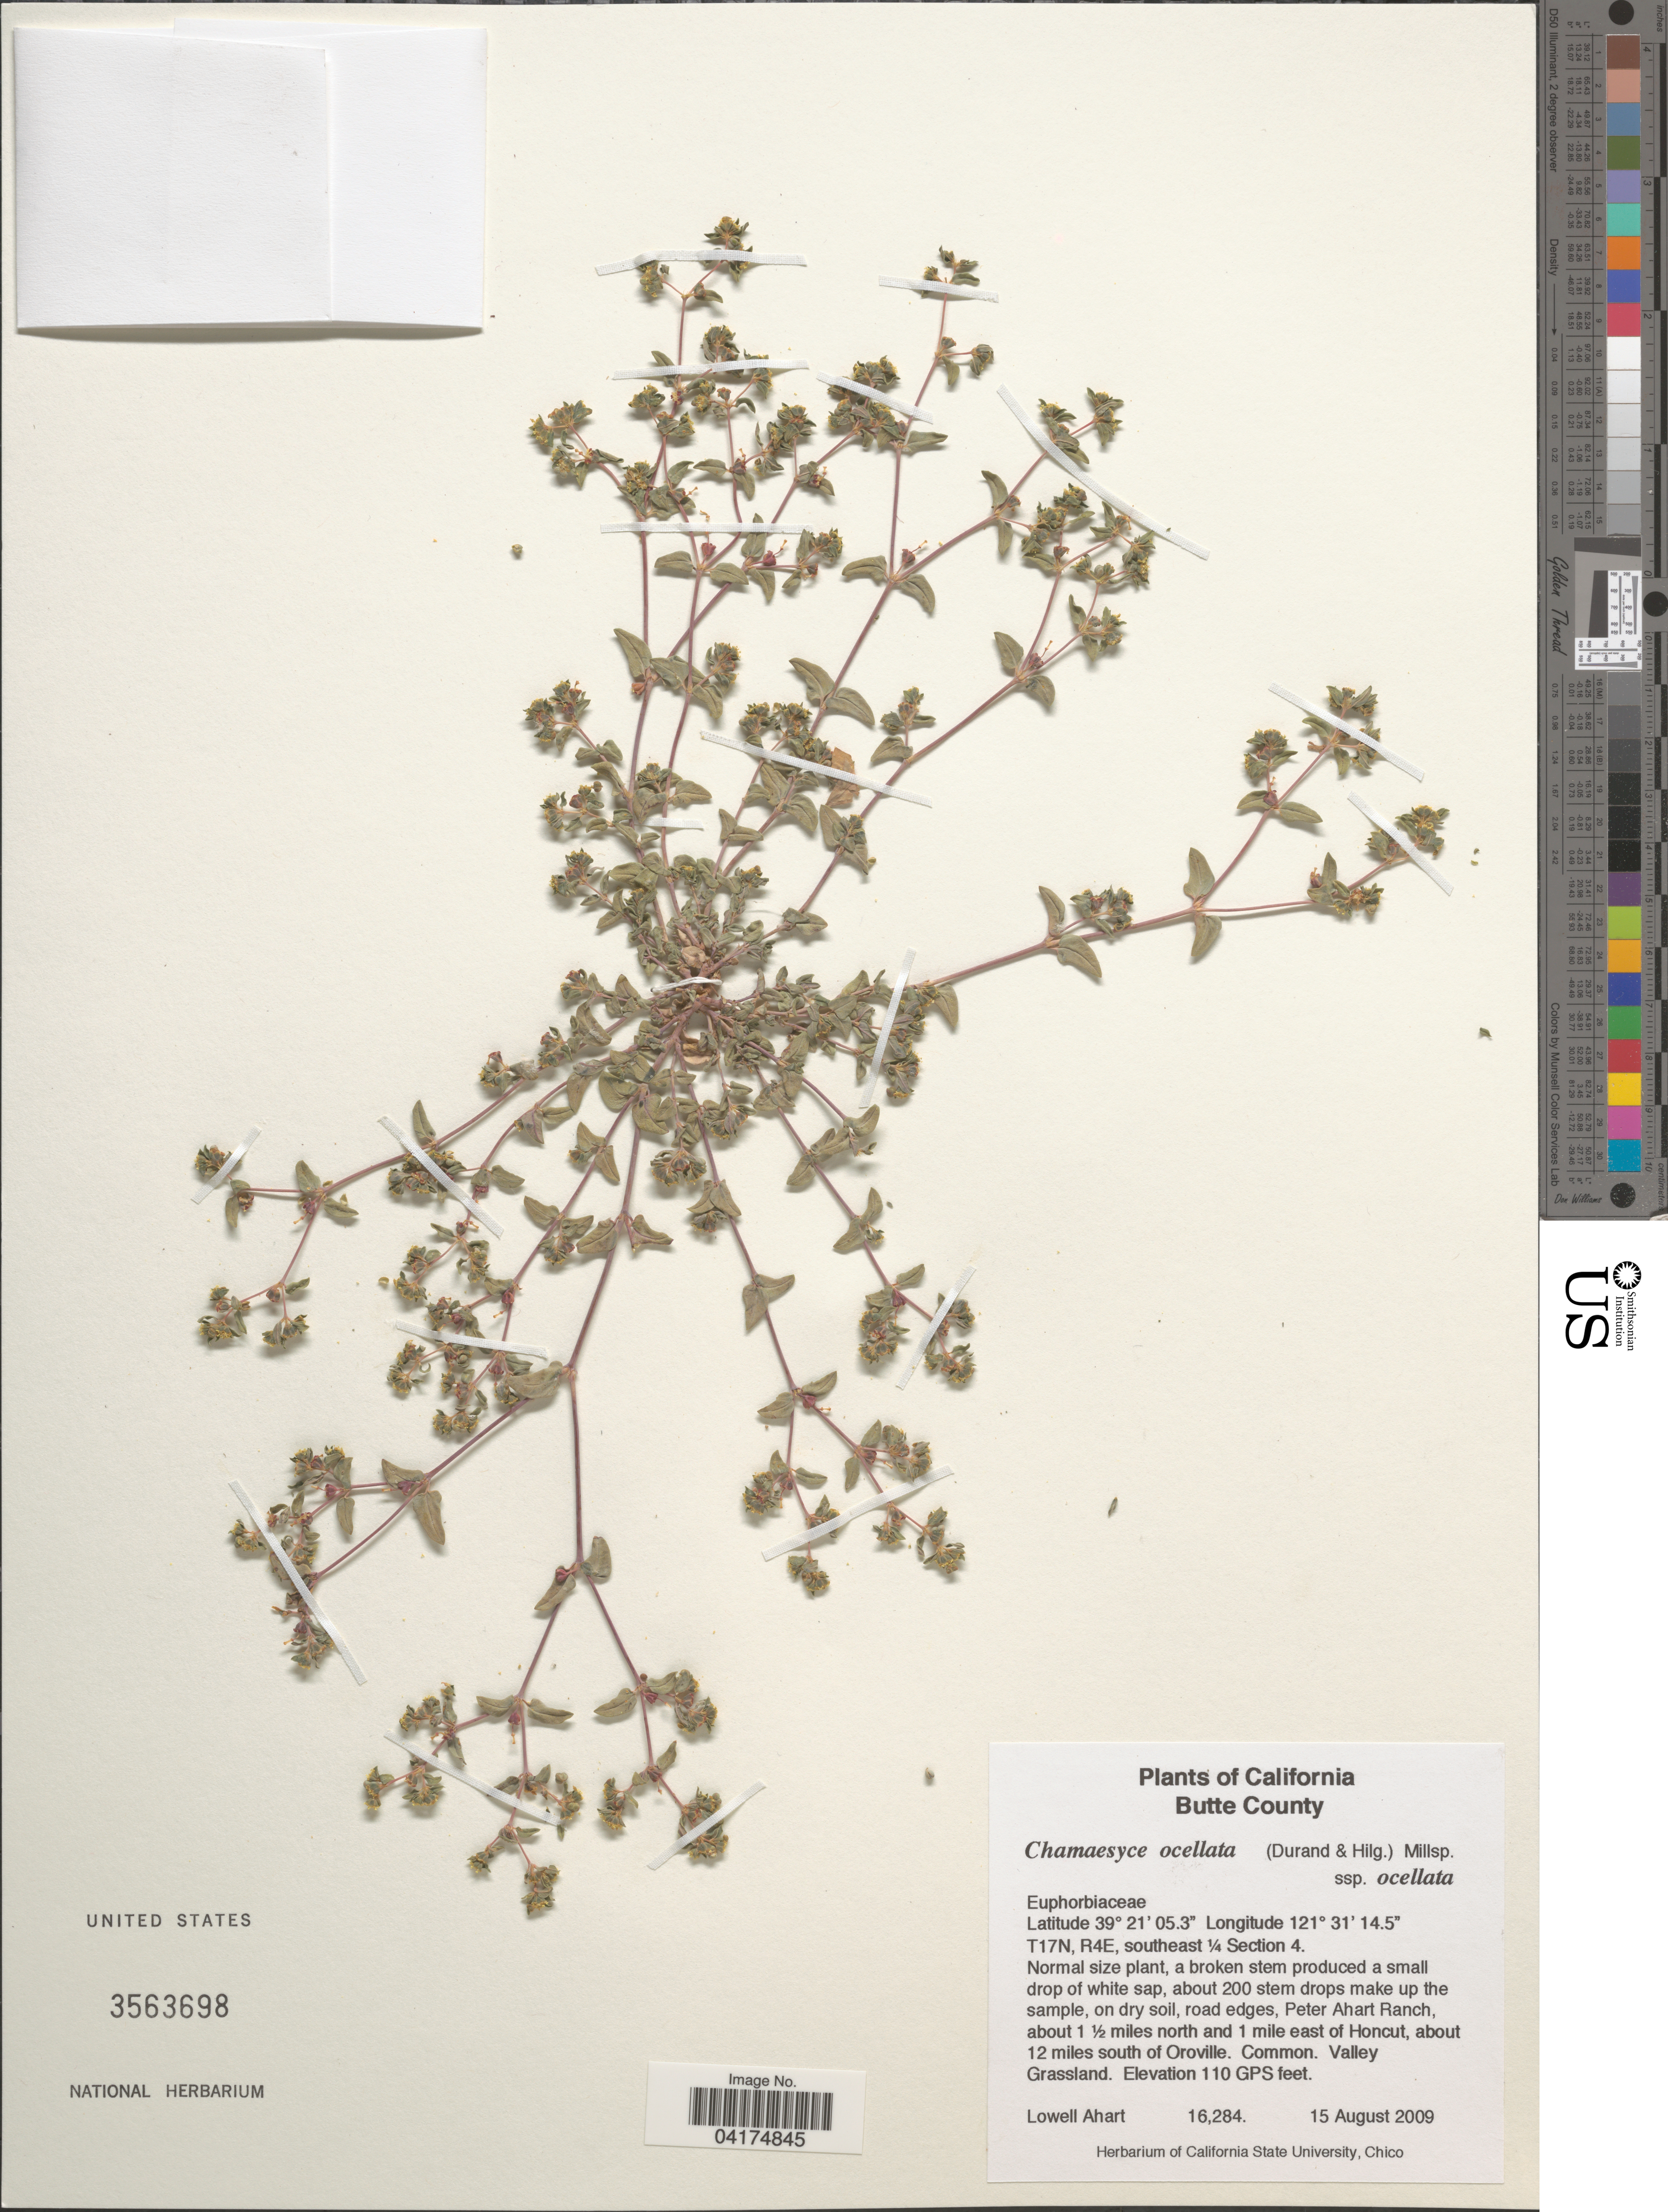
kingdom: Plantae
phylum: Tracheophyta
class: Magnoliopsida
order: Malpighiales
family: Euphorbiaceae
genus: Chamaesyce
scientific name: Chamaesyce ocellata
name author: (Durand & Hilg.) Millsp.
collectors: L. Ahart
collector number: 16284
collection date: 2009-08-15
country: United States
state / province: California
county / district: Butte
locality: Butte County. T17N, R4E, southeast ¼ Section 4. Peter Ahart Ranch, about 1½ miles north and 1 mile east of Honcut, about 12 miles south of Oroville.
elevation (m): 34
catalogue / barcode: US 3563698